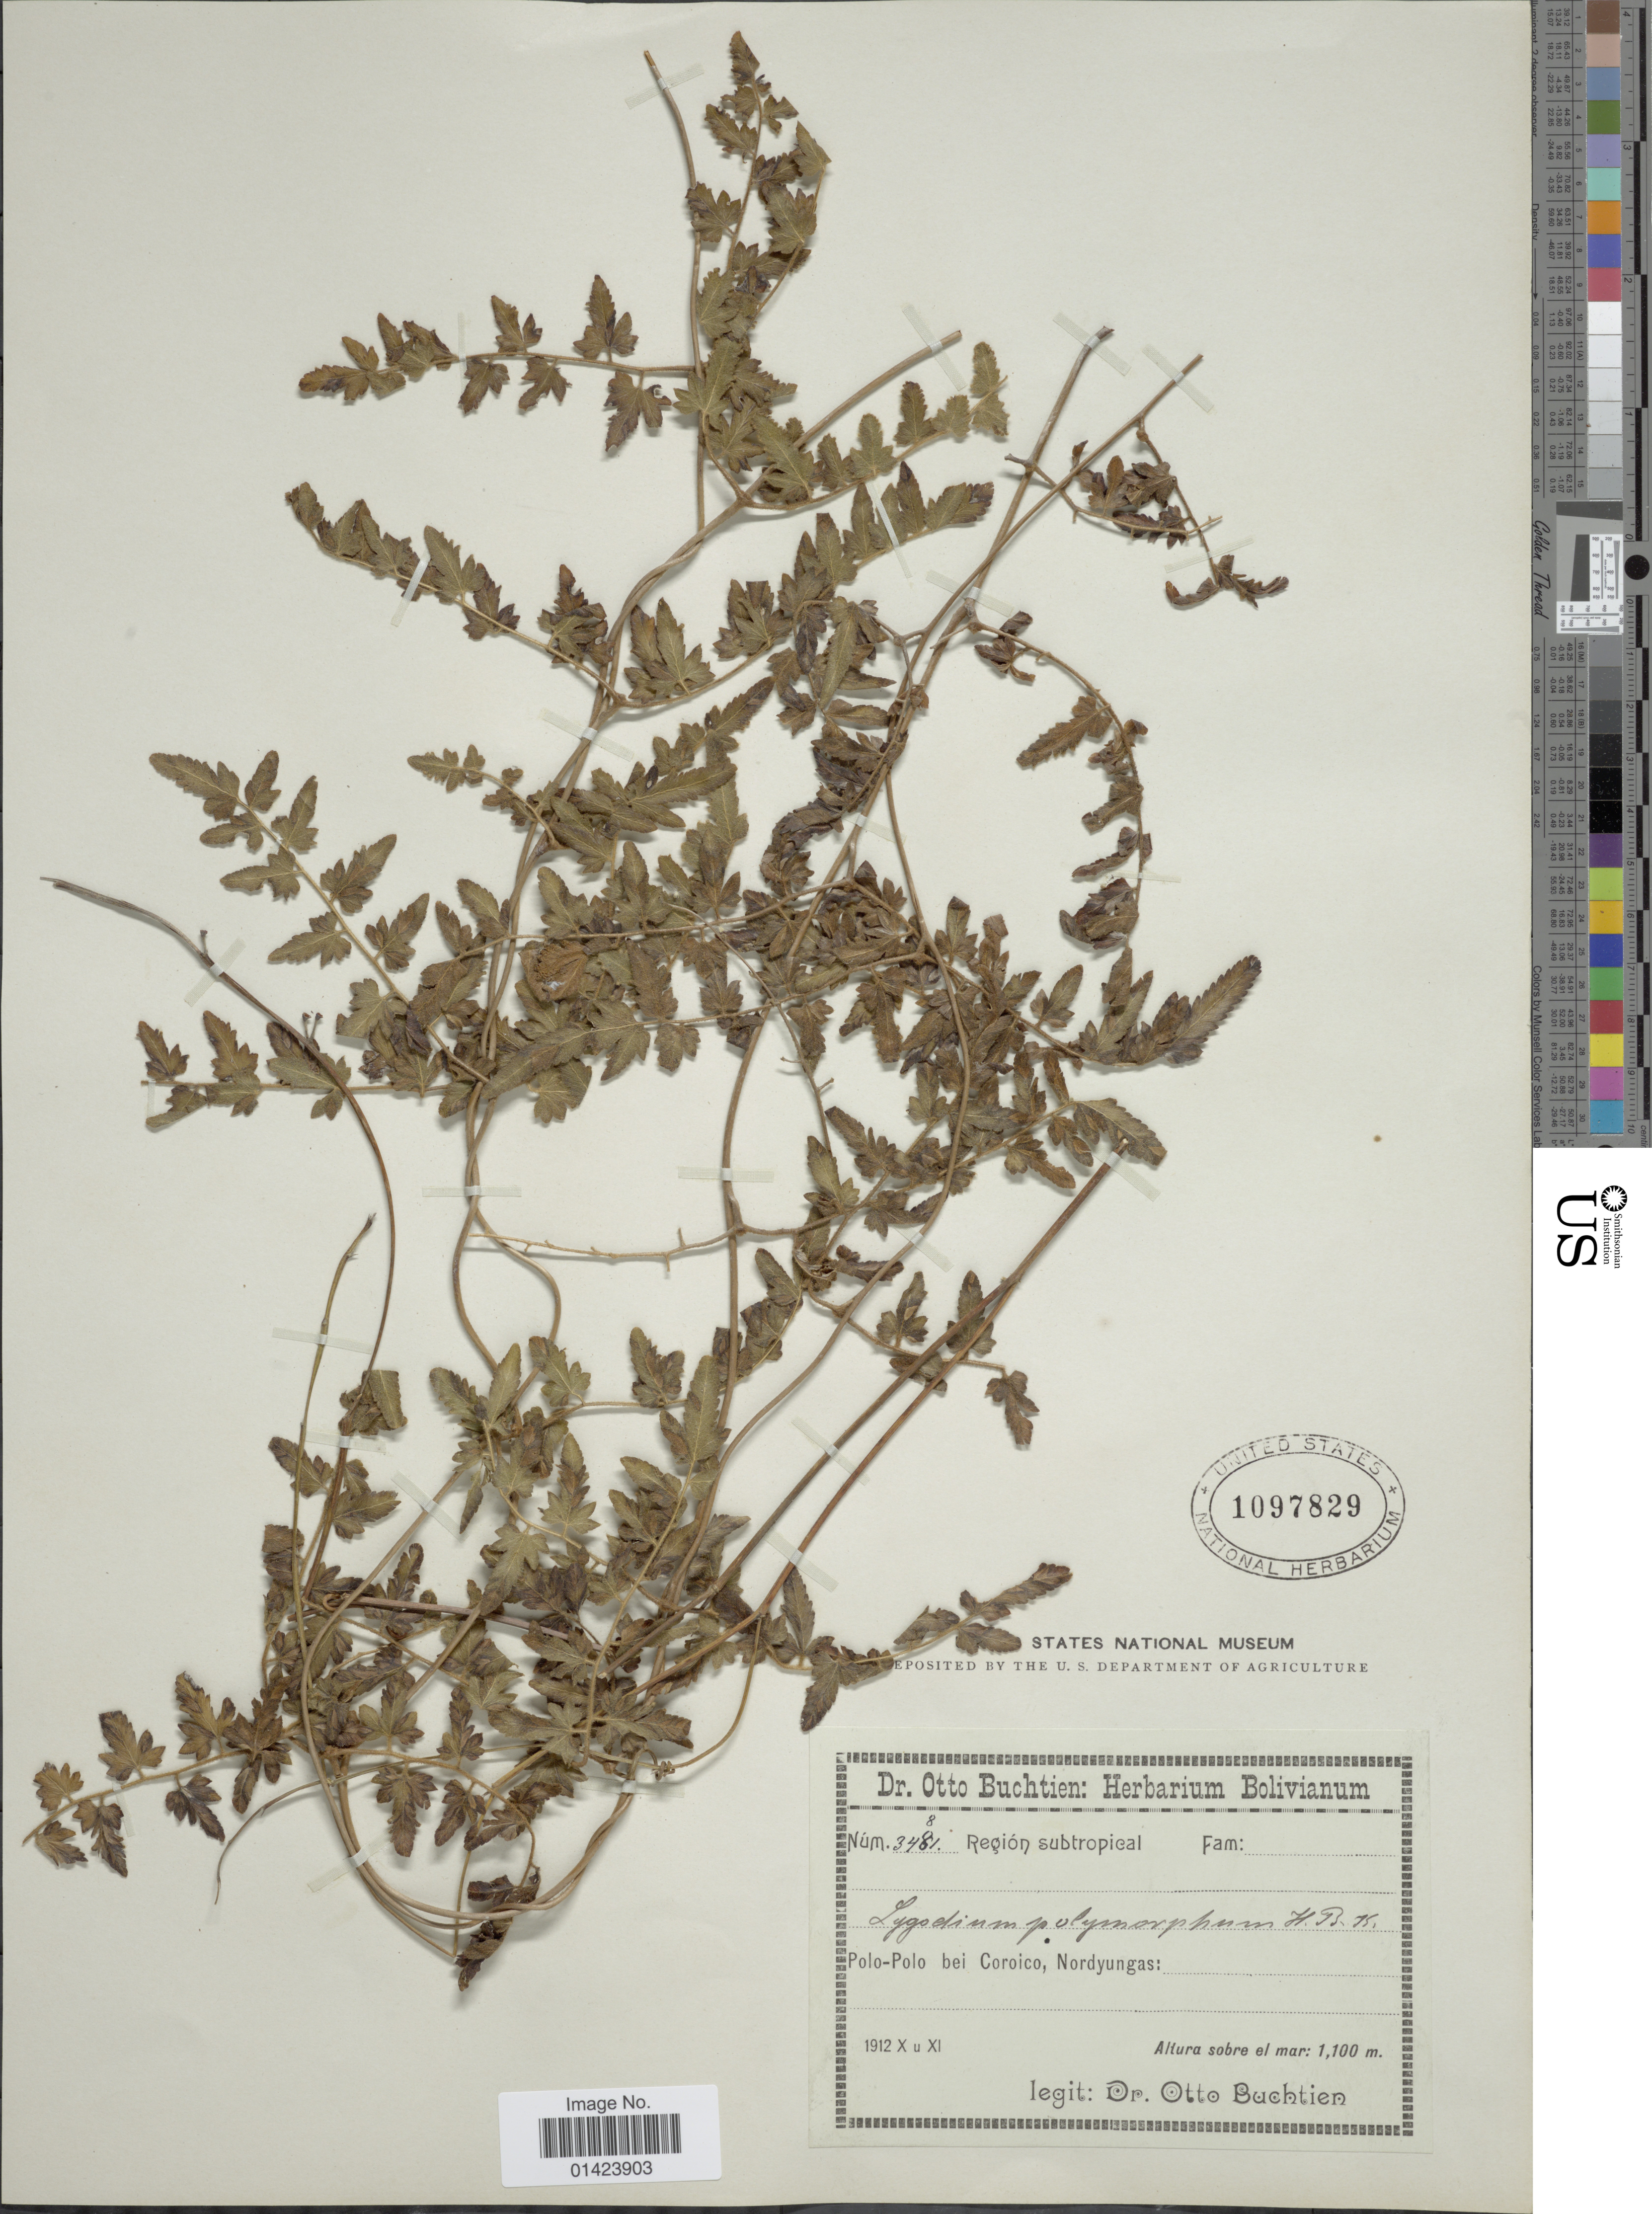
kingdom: Plantae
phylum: Tracheophyta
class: Polypodiopsida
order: Schizaeales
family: Lygodiaceae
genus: Lygodium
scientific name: Lygodium venustum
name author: Sw.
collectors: O. Buchtien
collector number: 3481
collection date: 1912-10/1912-11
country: Bolivia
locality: Polo-Polo bei Coroico, Nordyungas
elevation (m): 1100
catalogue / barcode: US 1097829